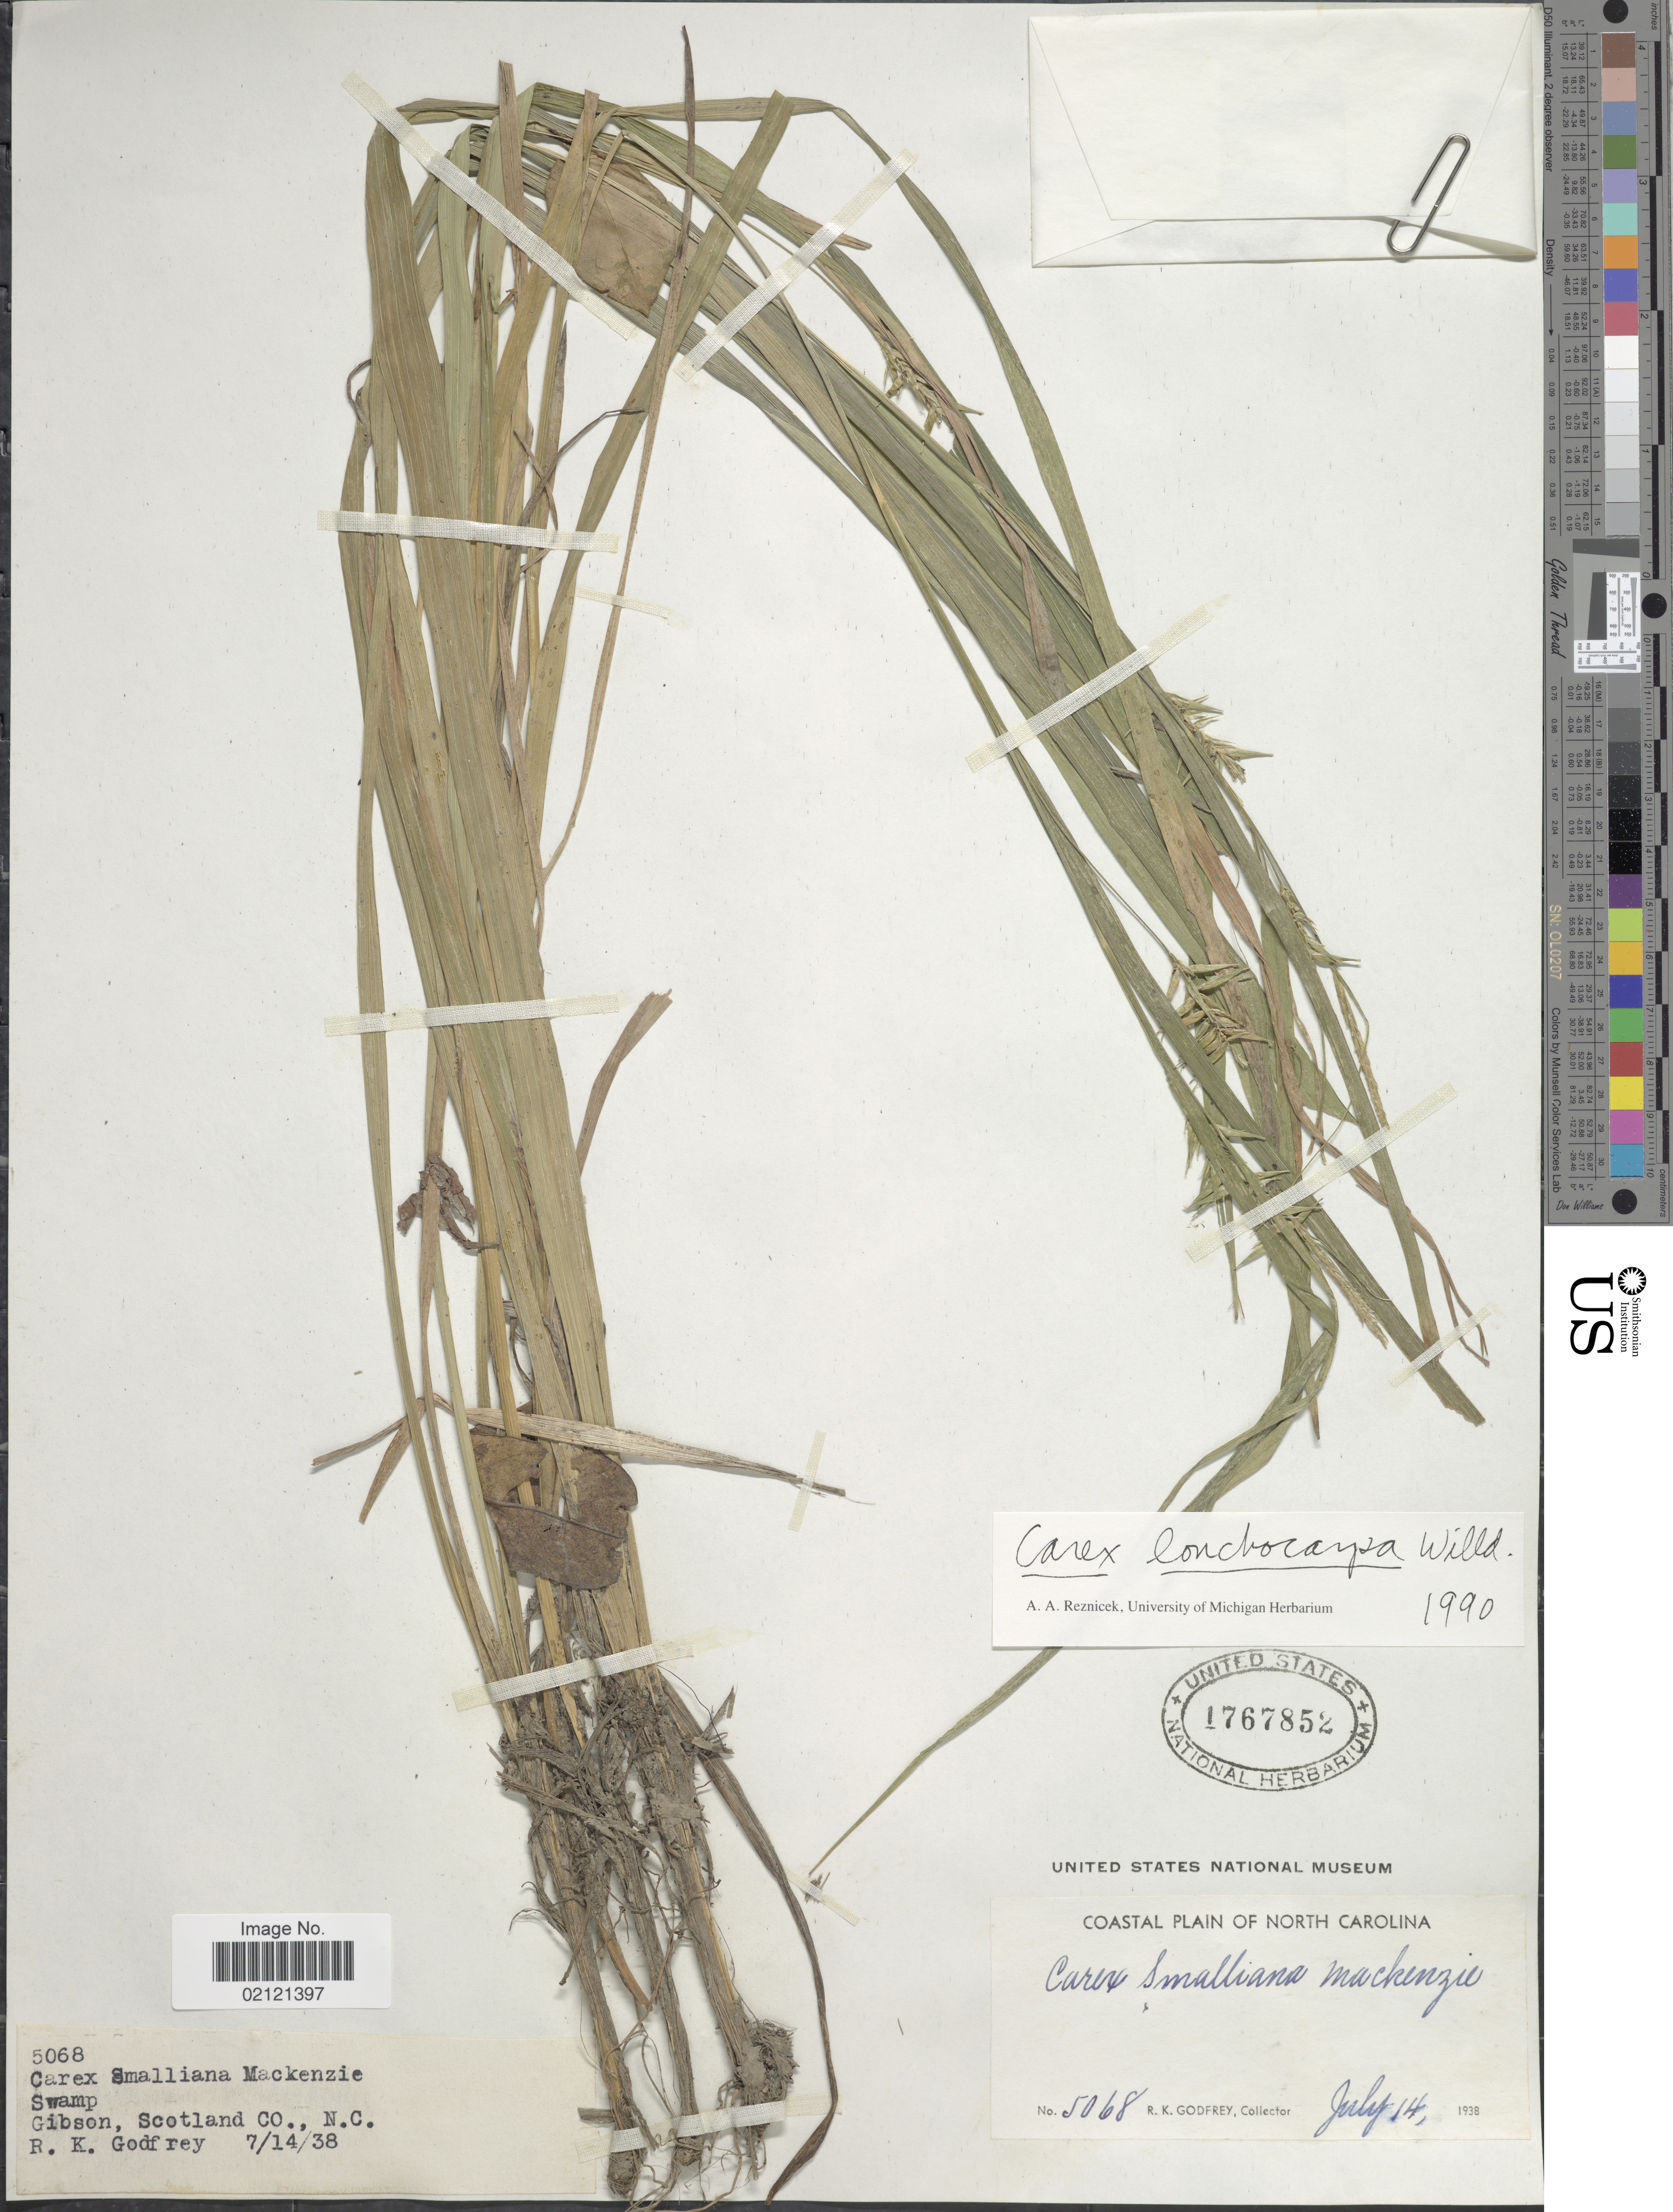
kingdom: Plantae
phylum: Tracheophyta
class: Liliopsida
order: Poales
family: Cyperaceae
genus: Carex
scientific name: Carex lonchocarpa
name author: Willd. ex Spreng.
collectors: R. K. Godfrey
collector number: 5068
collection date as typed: Transcribed d/m/y: 14/7/38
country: United States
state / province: North Carolina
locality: Coastal Plain of North Carolina, Gibson, Scotland Co., N.C.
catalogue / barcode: US 1767852